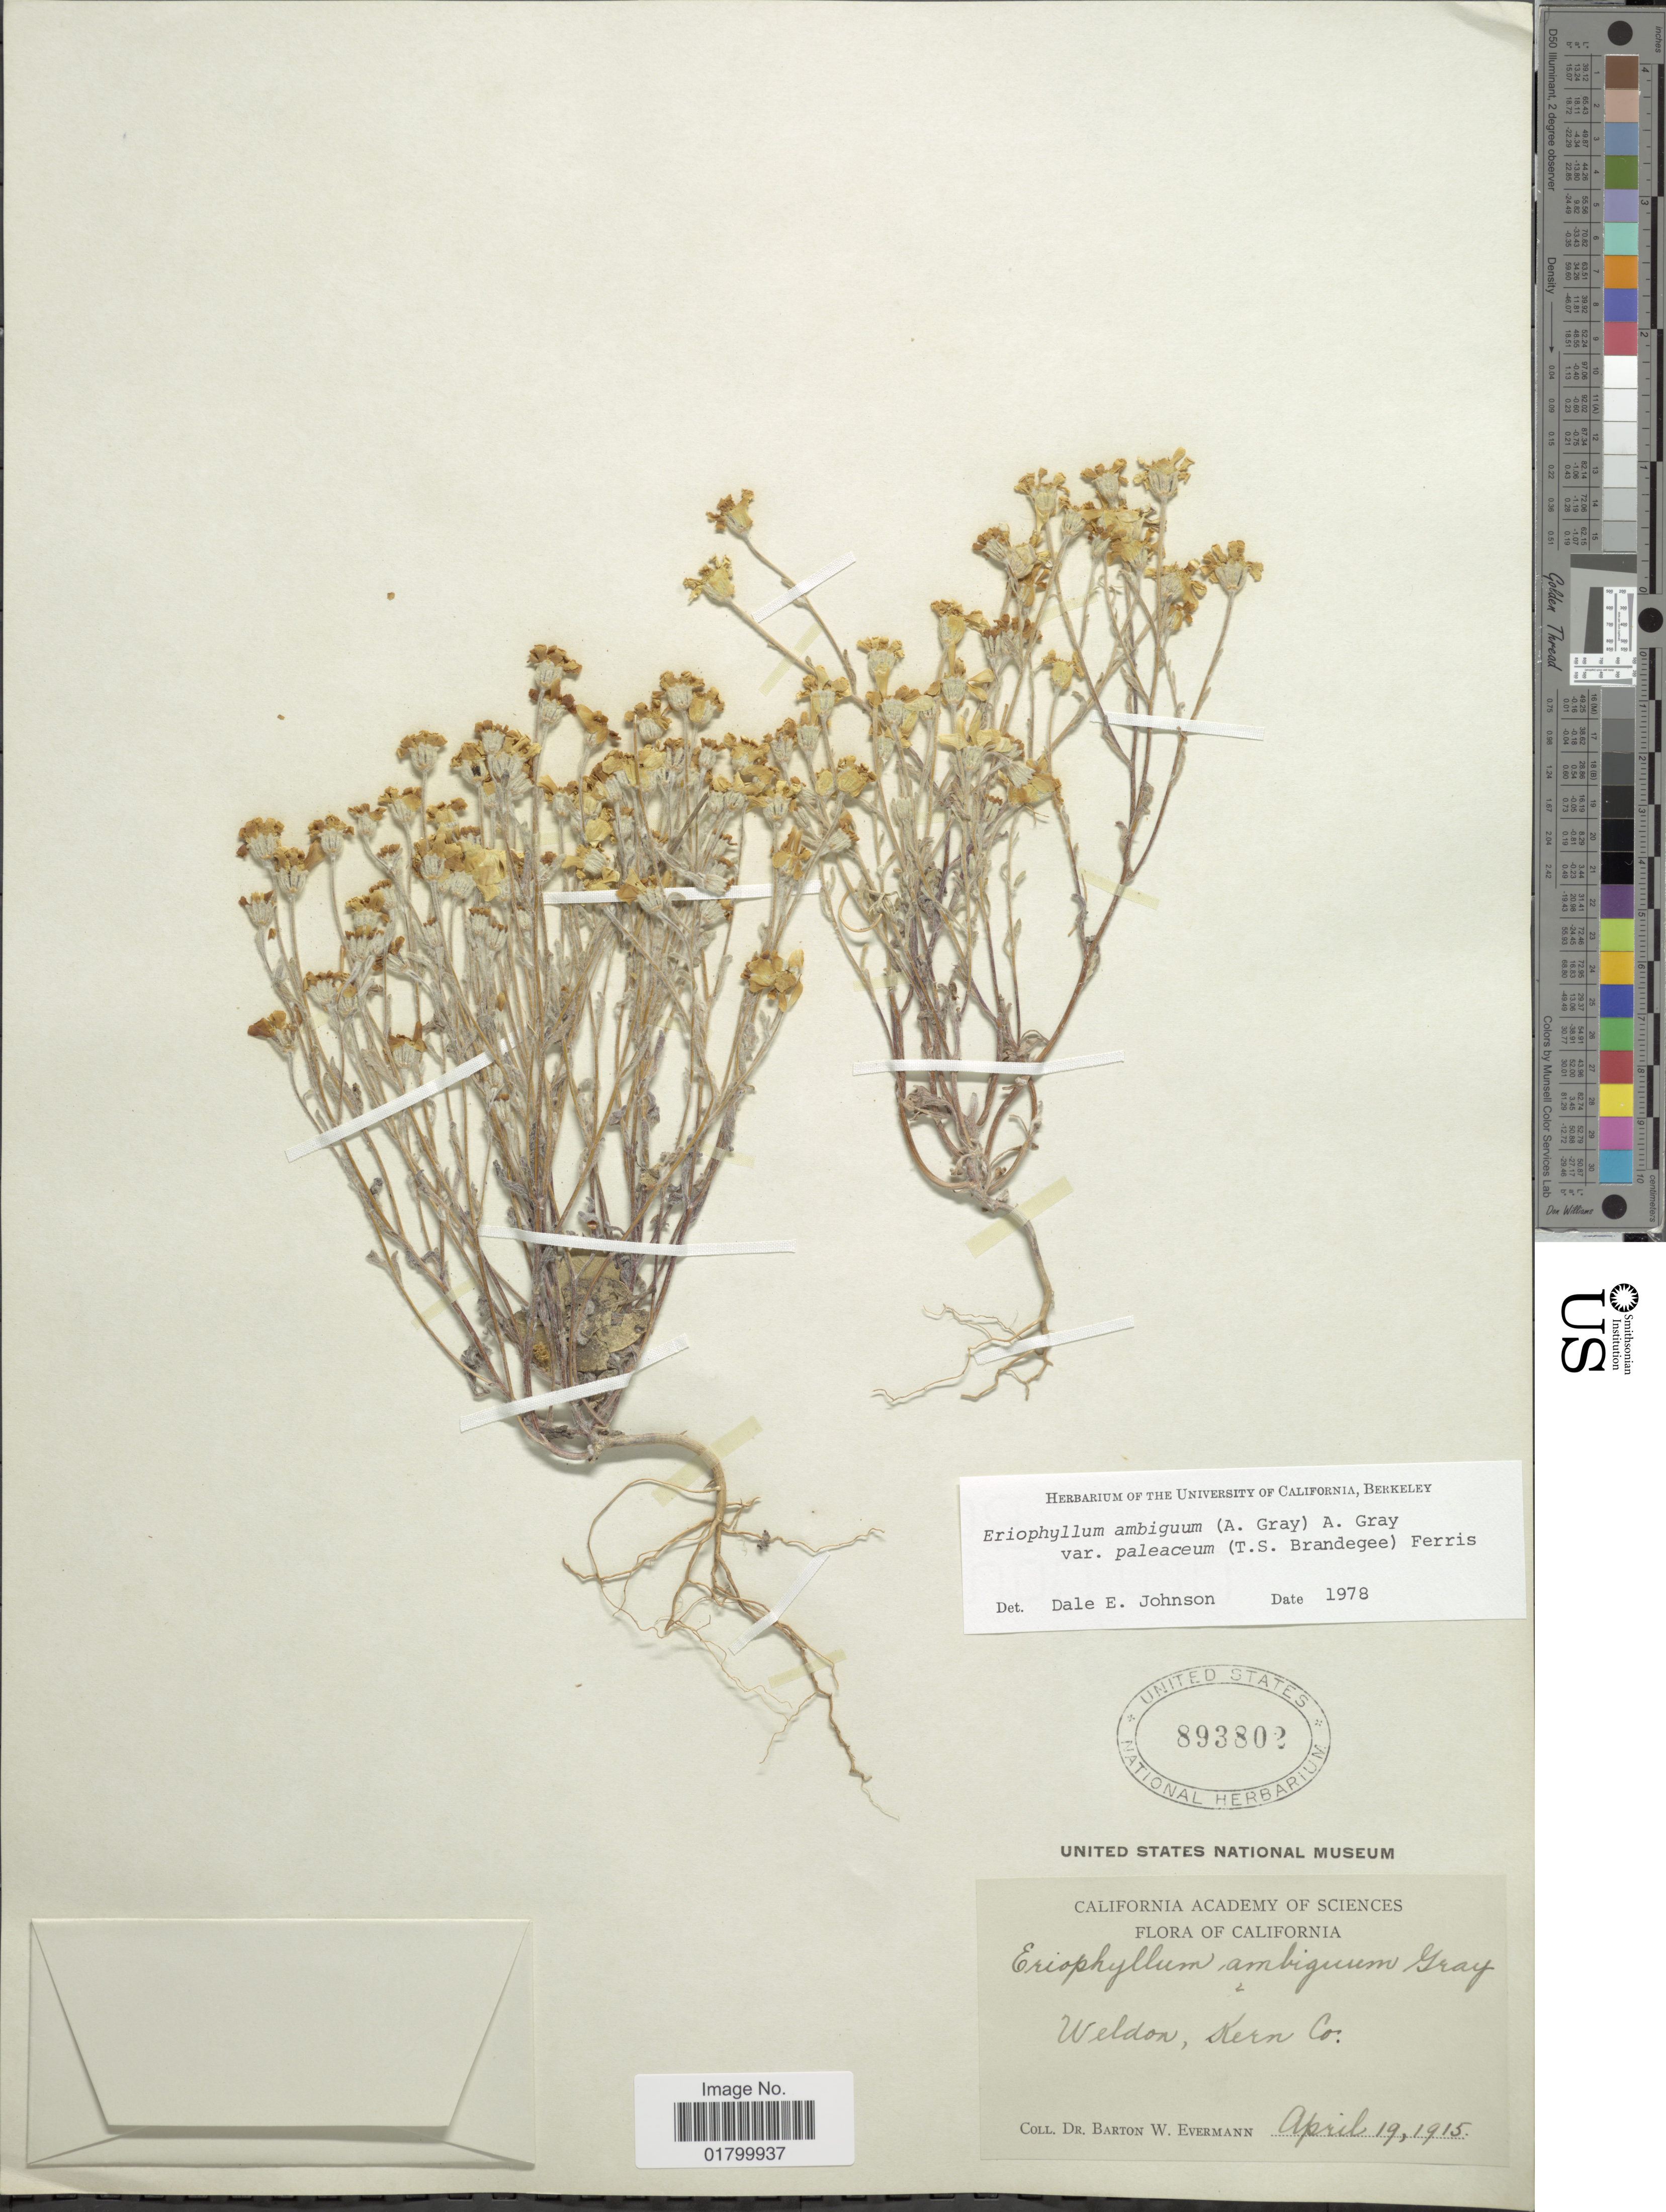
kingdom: Plantae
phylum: Tracheophyta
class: Magnoliopsida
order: Asterales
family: Asteraceae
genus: Eriophyllum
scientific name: Eriophyllum ambiguum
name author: (A. Gray) A. Gray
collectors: B. W. Evermann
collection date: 1915-04-19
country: United States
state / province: California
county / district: Kern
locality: Weldon, Kern Co.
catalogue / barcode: US 893802